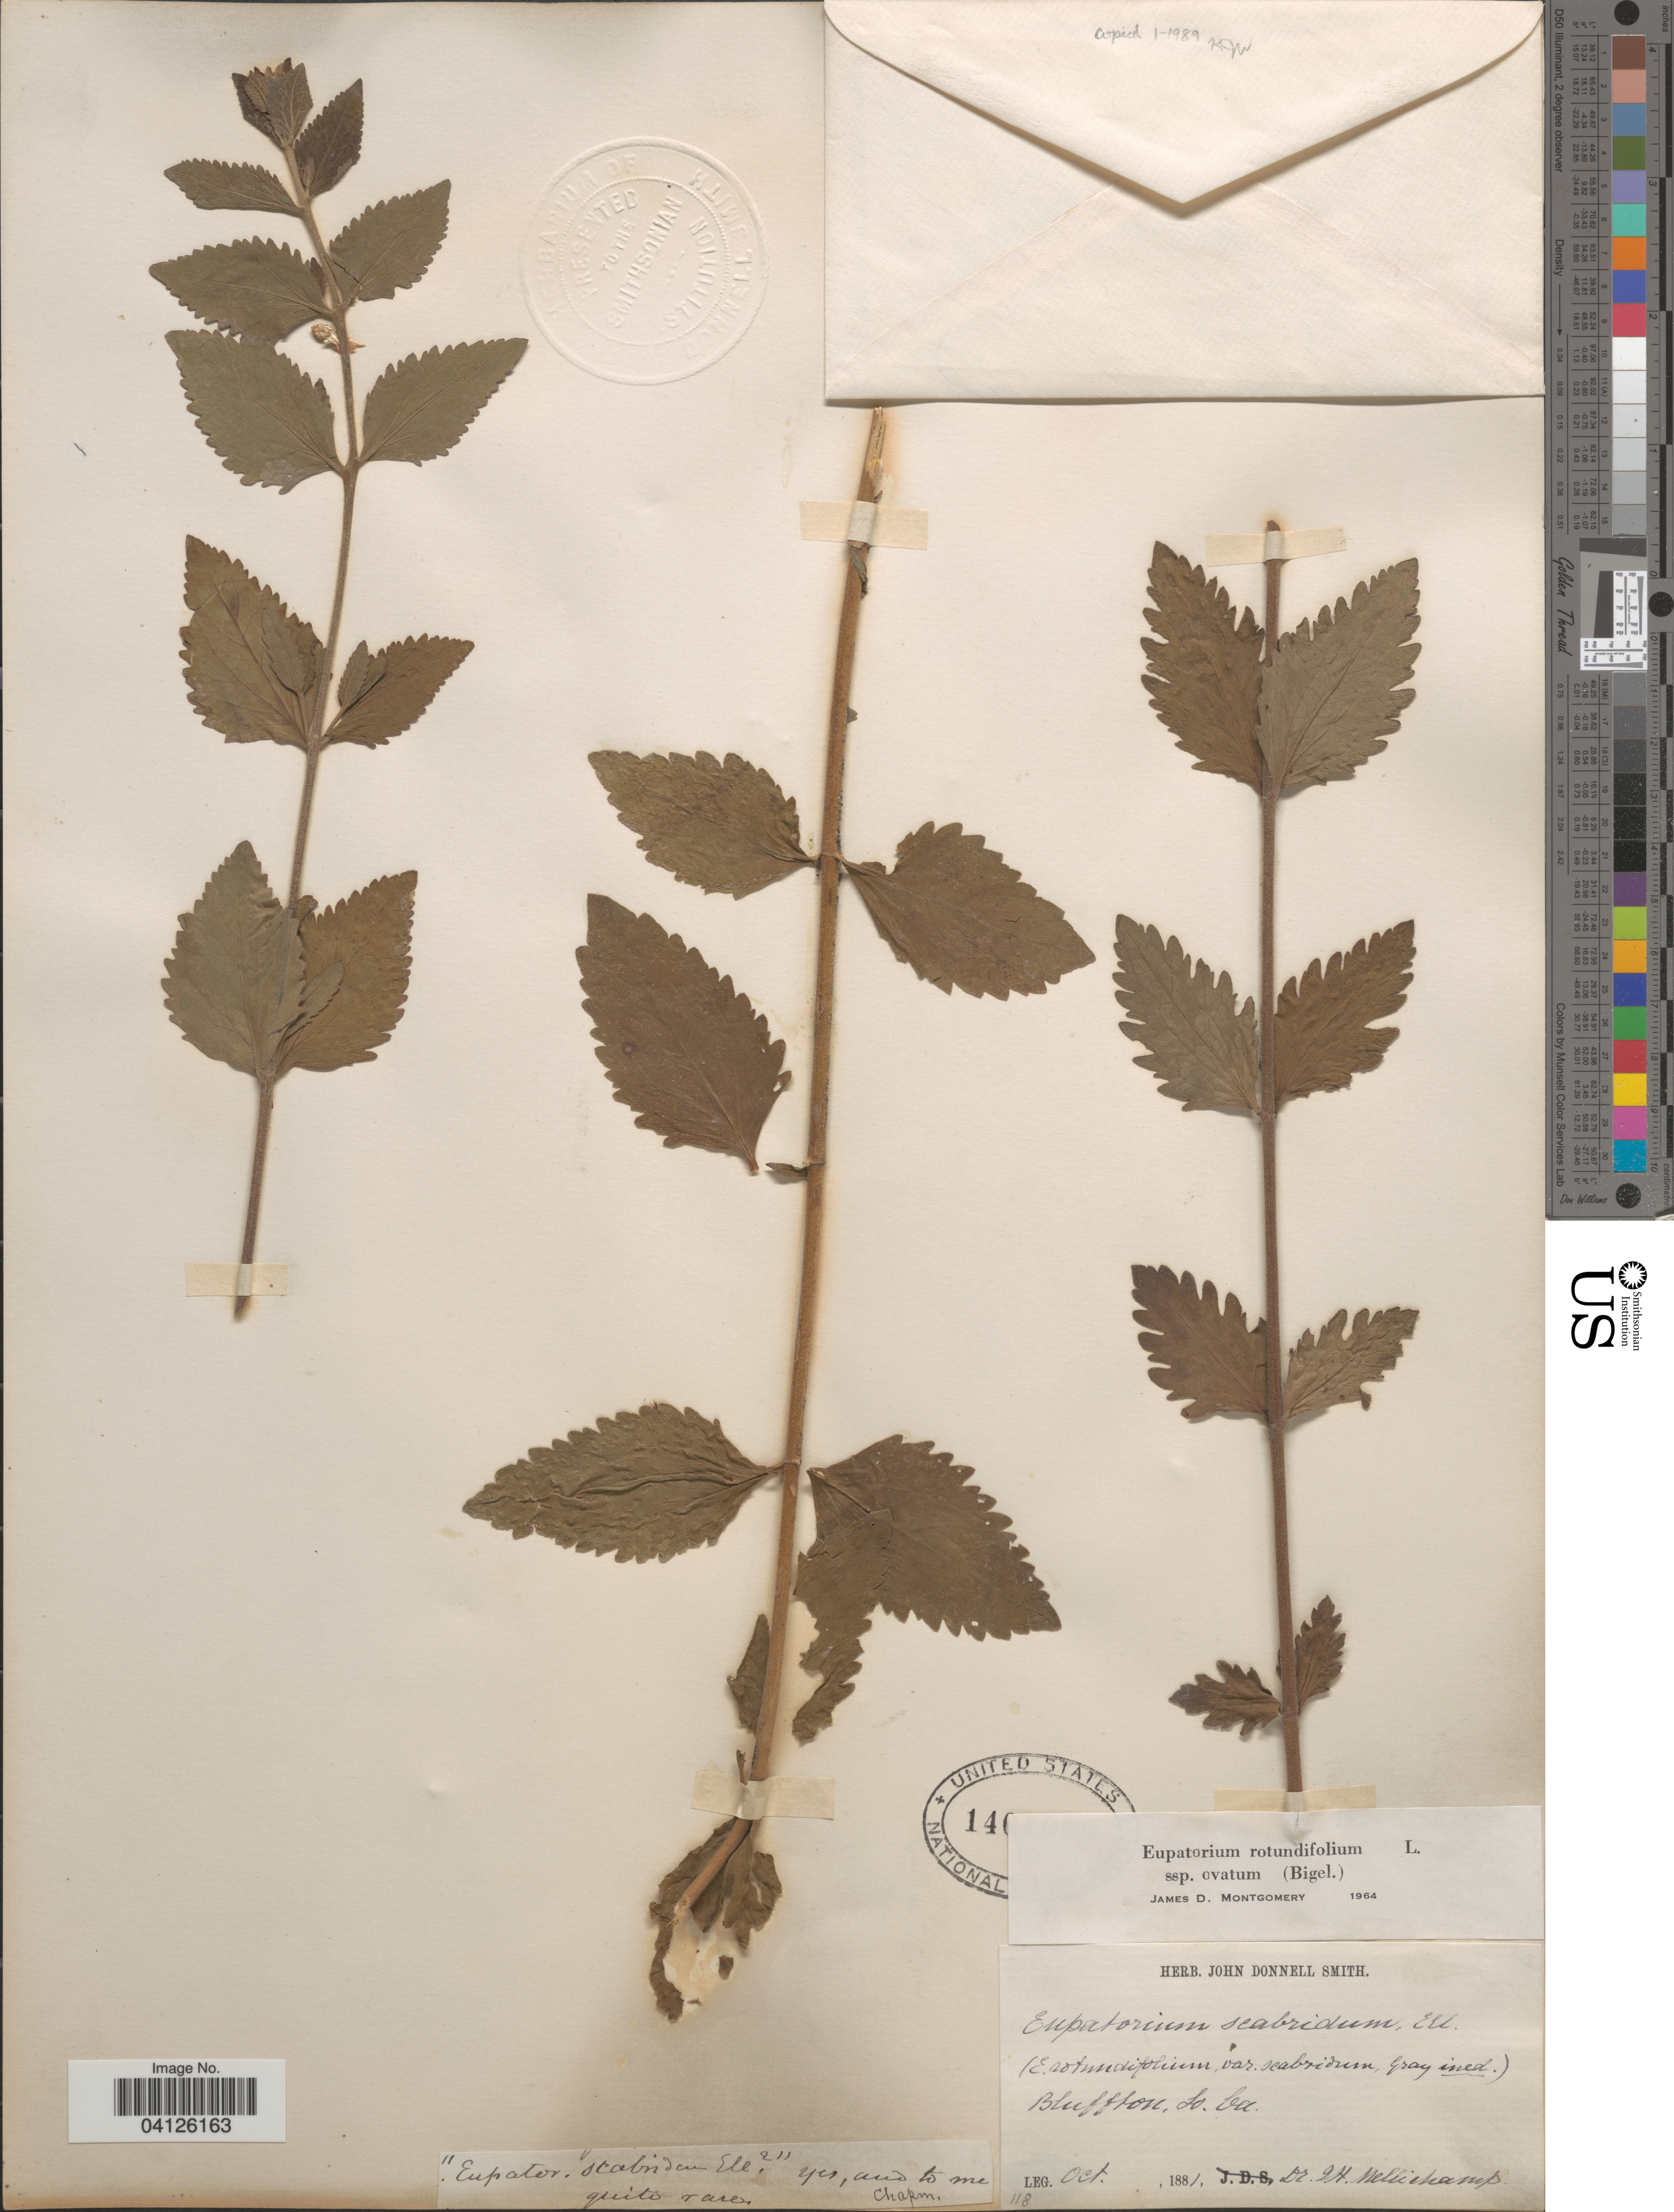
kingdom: Plantae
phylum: Tracheophyta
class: Magnoliopsida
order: Asterales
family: Asteraceae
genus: Eupatorium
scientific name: Eupatorium rotundifolium subsp. ovatum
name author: L.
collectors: J. H. Mellichamp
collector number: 118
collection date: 1881-10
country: United States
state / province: South Carolina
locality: Bluffton, So. Ca.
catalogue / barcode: US 14